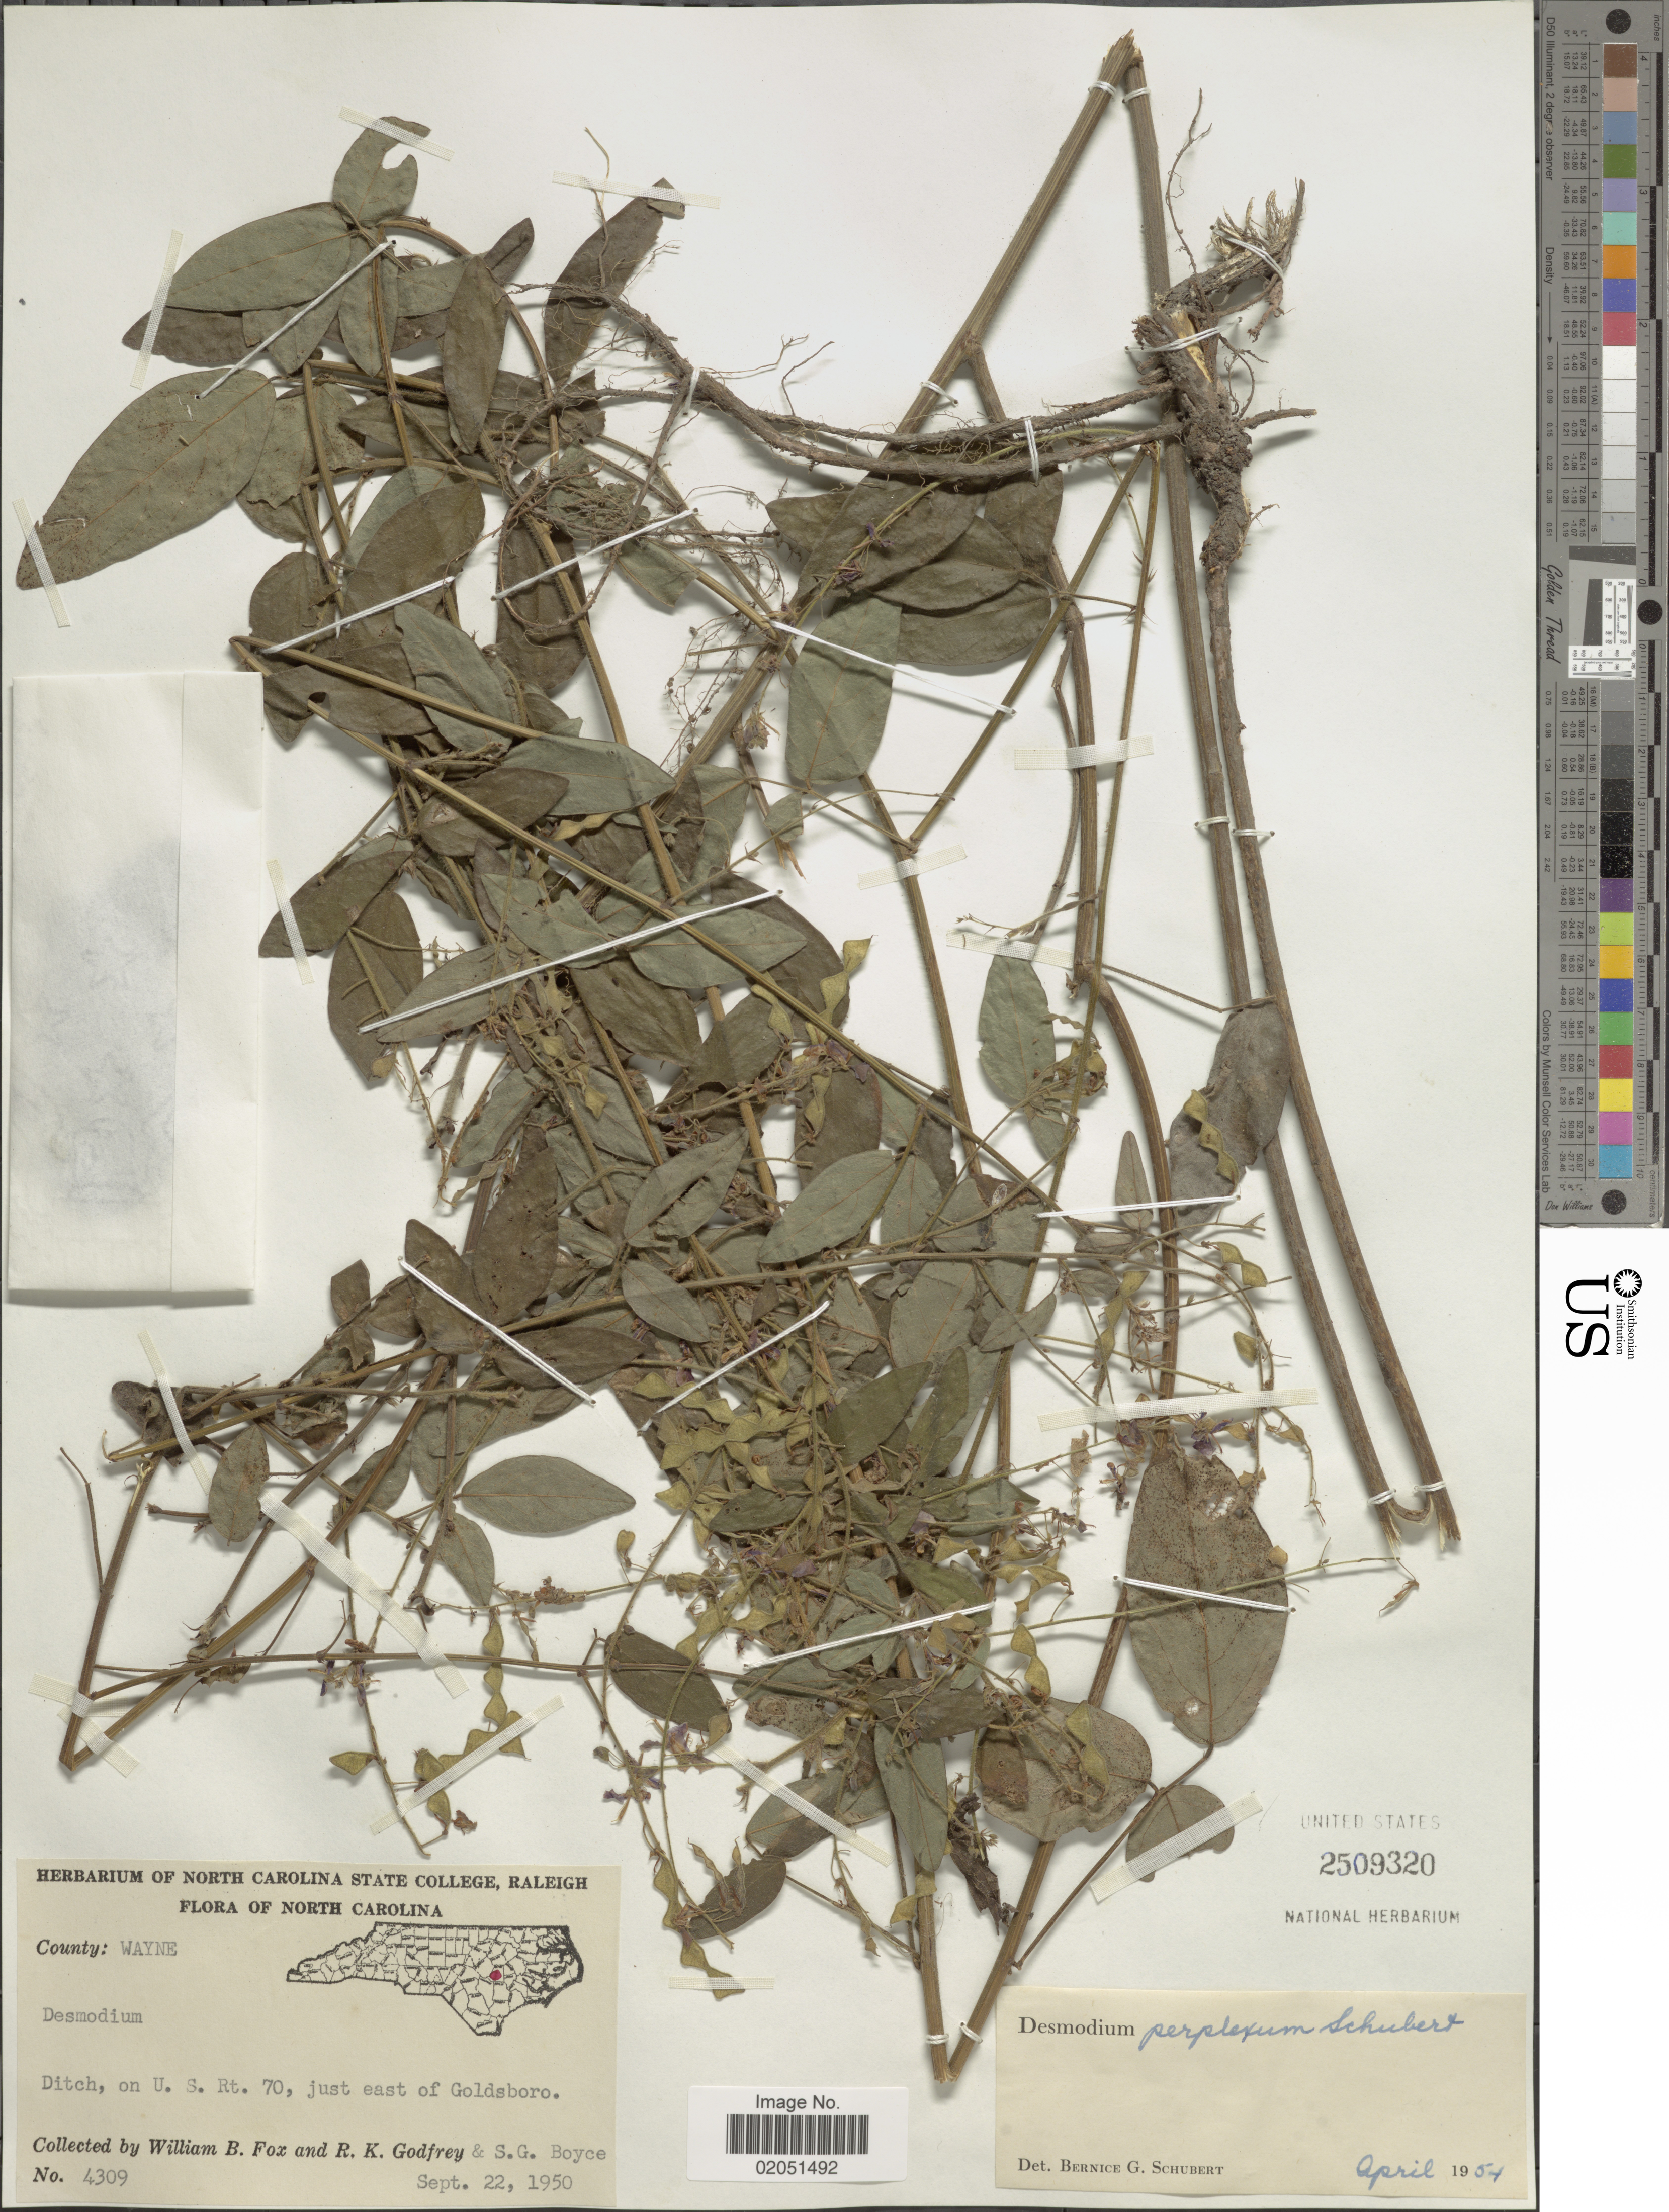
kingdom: Plantae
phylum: Tracheophyta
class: Magnoliopsida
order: Fabales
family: Fabaceae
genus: Desmodium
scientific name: Desmodium perplexum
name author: B.G. Schub.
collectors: W. B. Fox, R. K. Godfrey & S. Boyce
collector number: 4309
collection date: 1950-09-22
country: United States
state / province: North Carolina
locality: County: Wayne, Ditch, on U.S. Rt. 70, just east of Goldsboro.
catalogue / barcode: US 2509320